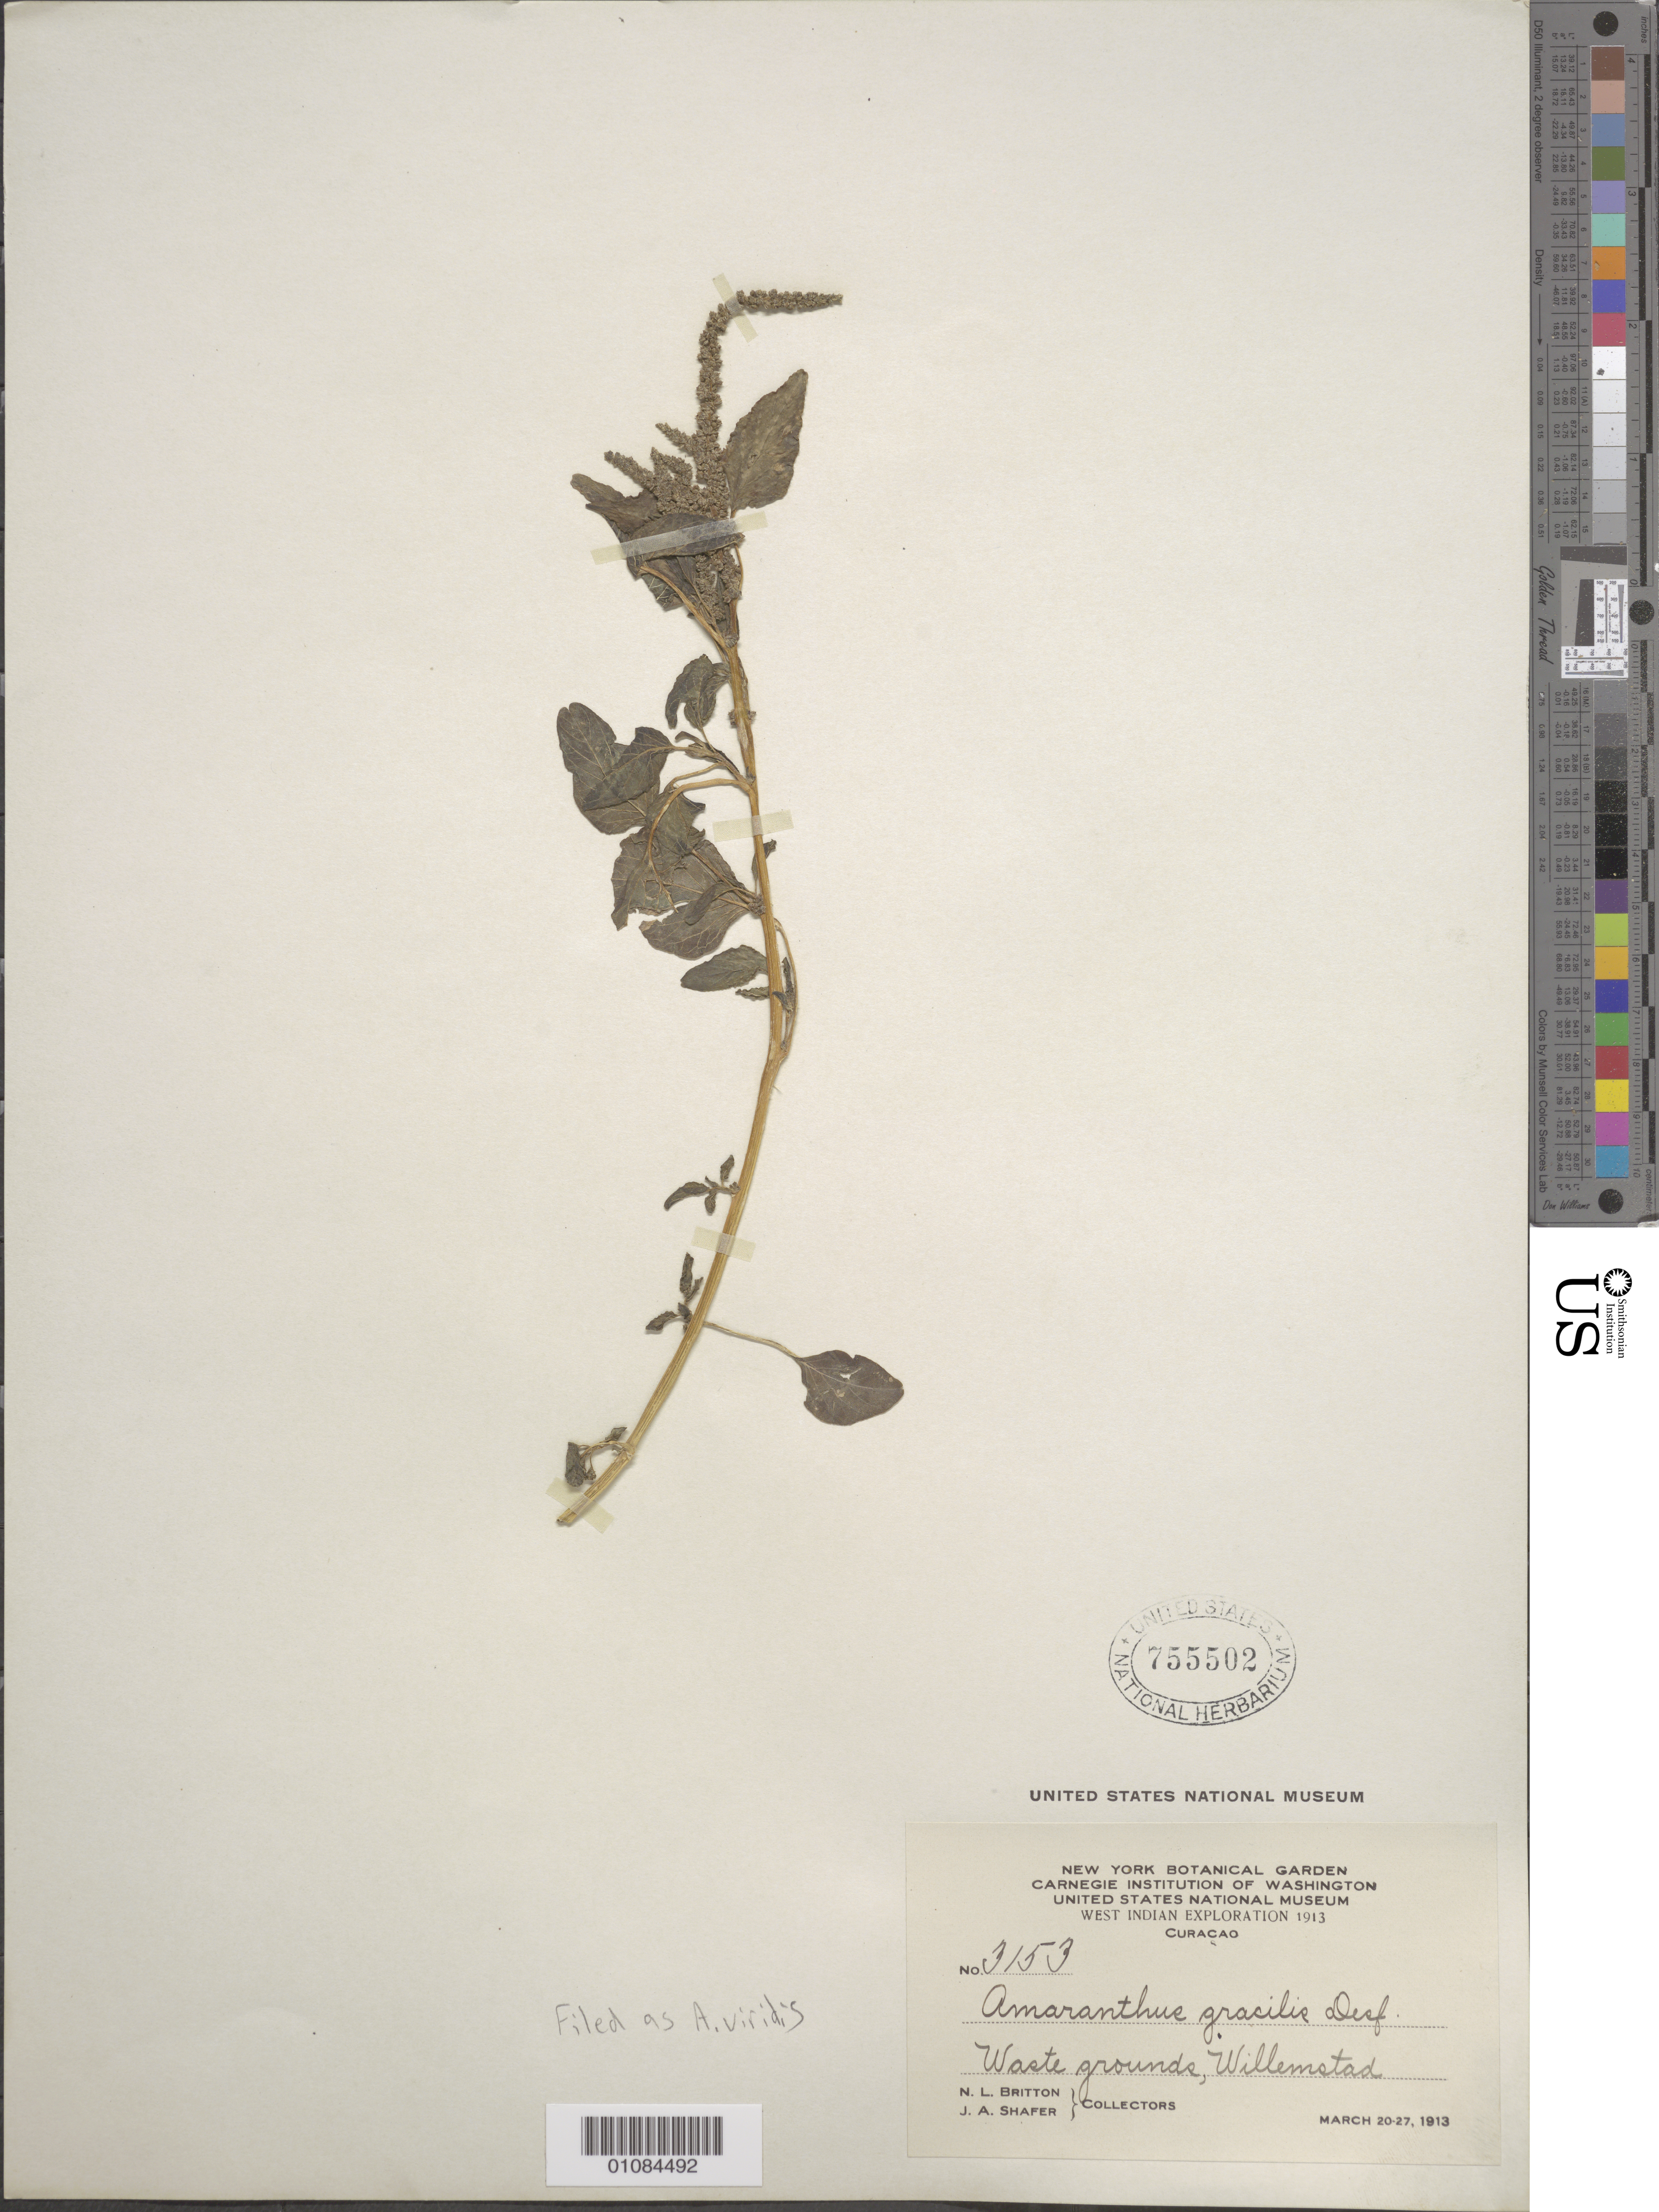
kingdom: Plantae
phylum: Tracheophyta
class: Magnoliopsida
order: Caryophyllales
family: Amaranthaceae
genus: Amaranthus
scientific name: Amaranthus viridis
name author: L.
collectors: N. Britton & J. A. Shafer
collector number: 3153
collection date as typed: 20 Mar 1913 to 27 Mar 1913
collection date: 1913-03-20/1913-03-27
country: Curaçao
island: Curaçao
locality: Willemstad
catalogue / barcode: US 755502